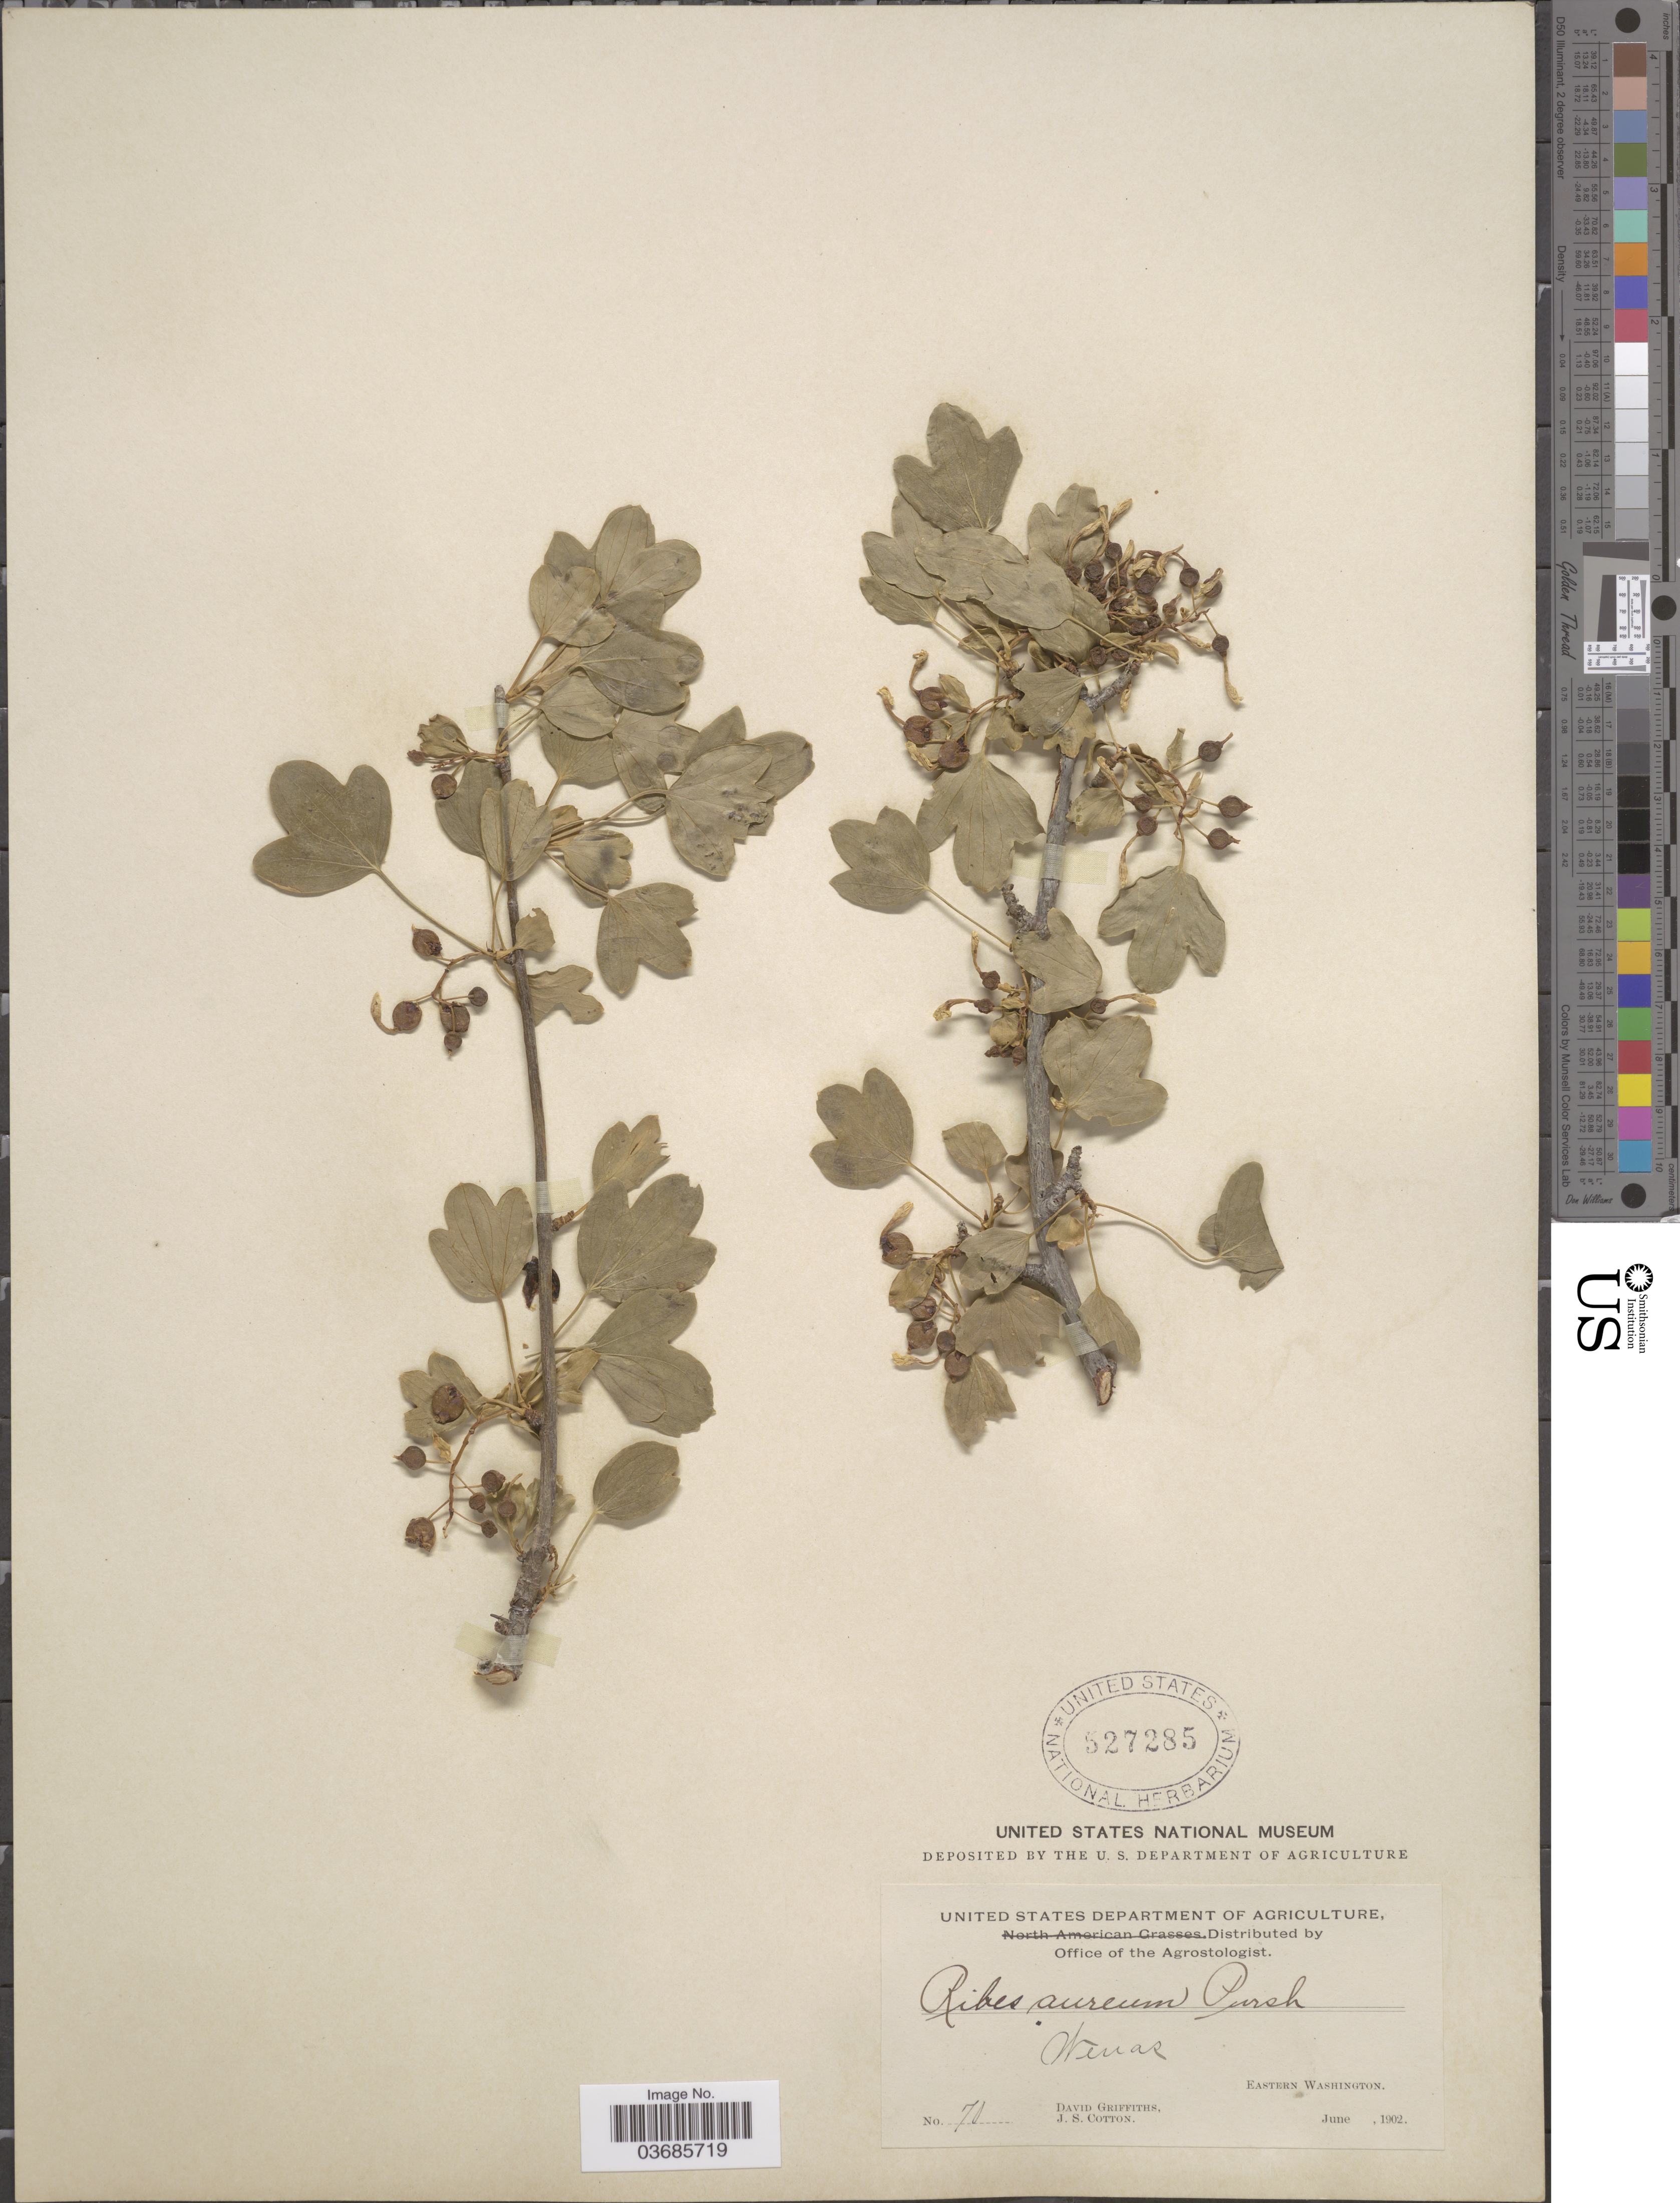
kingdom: Plantae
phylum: Tracheophyta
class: Magnoliopsida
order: Saxifragales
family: Grossulariaceae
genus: Ribes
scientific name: Ribes aureum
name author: Pursh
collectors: D. Griffiths & J. S. Cotton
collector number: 70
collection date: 1902-06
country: United States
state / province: Washington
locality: Wenas. Eastern Washington.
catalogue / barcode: US 527285